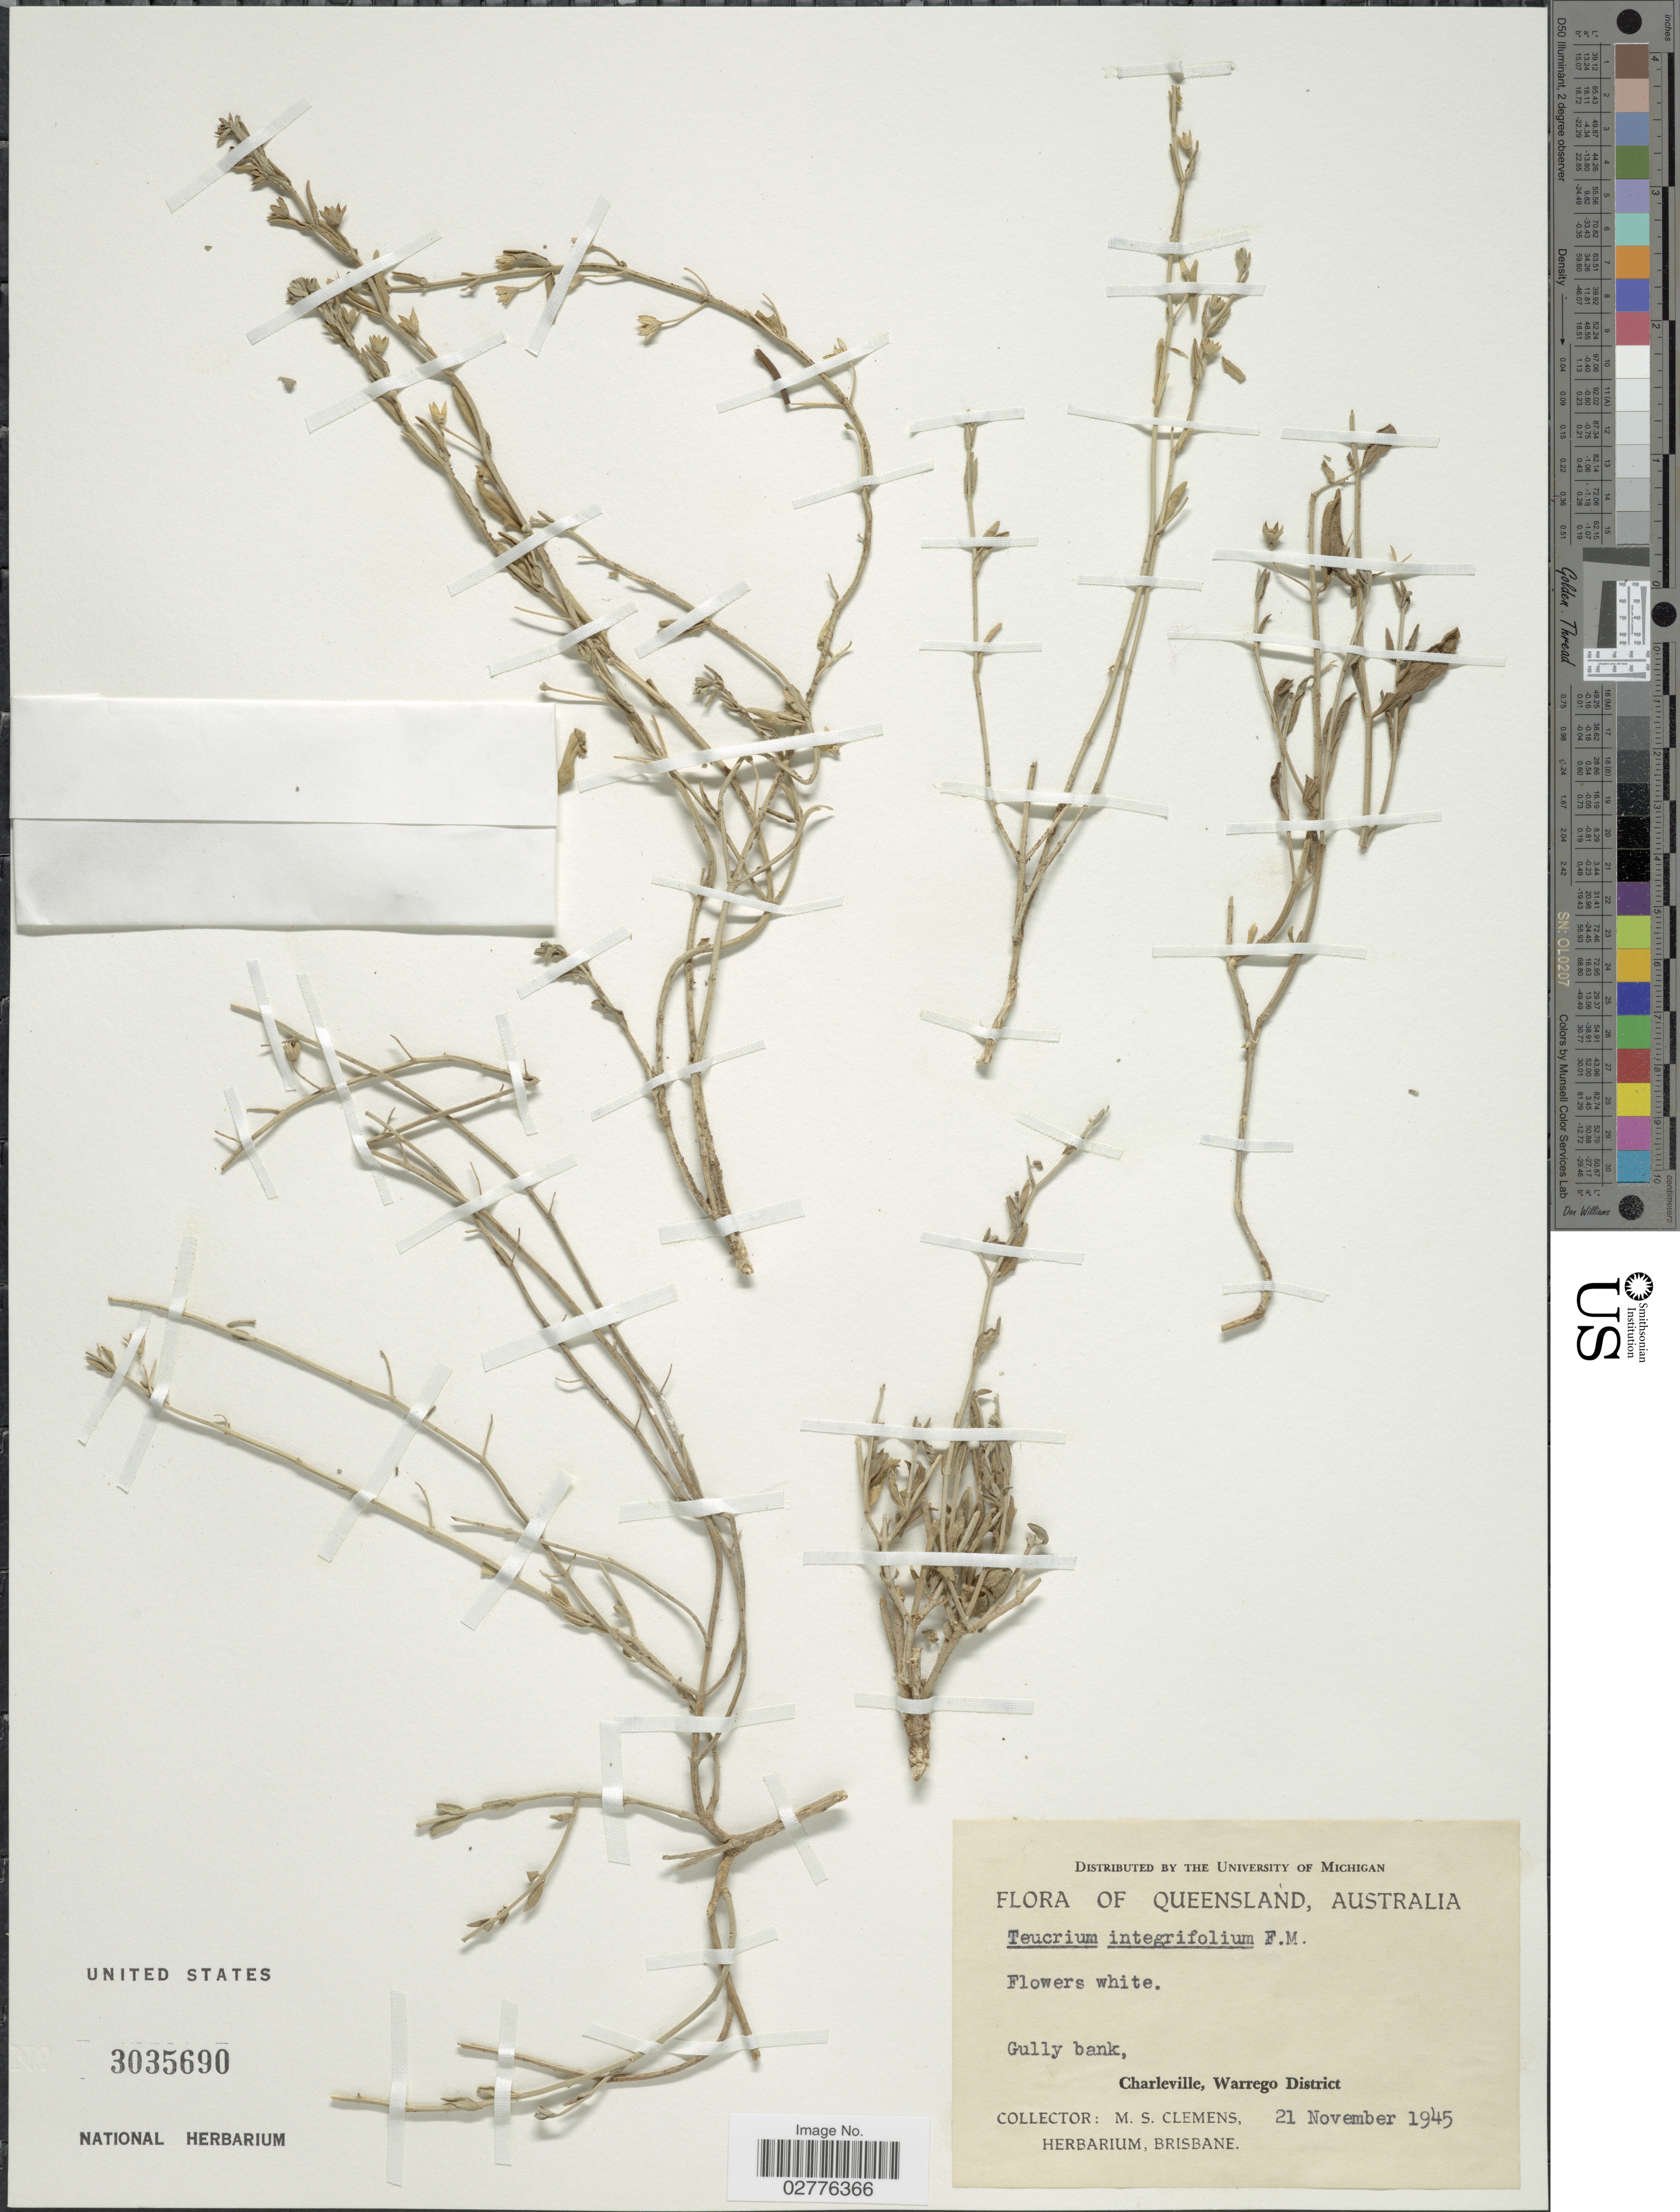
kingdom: Plantae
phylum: Tracheophyta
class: Magnoliopsida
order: Lamiales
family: Lamiaceae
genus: Teucrium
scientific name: Teucrium integrifolium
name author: Benth.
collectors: M. S. Clemens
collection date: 1945-11-21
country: Australia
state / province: Queensland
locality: Charleville, Warrego District.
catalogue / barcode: US 3035690